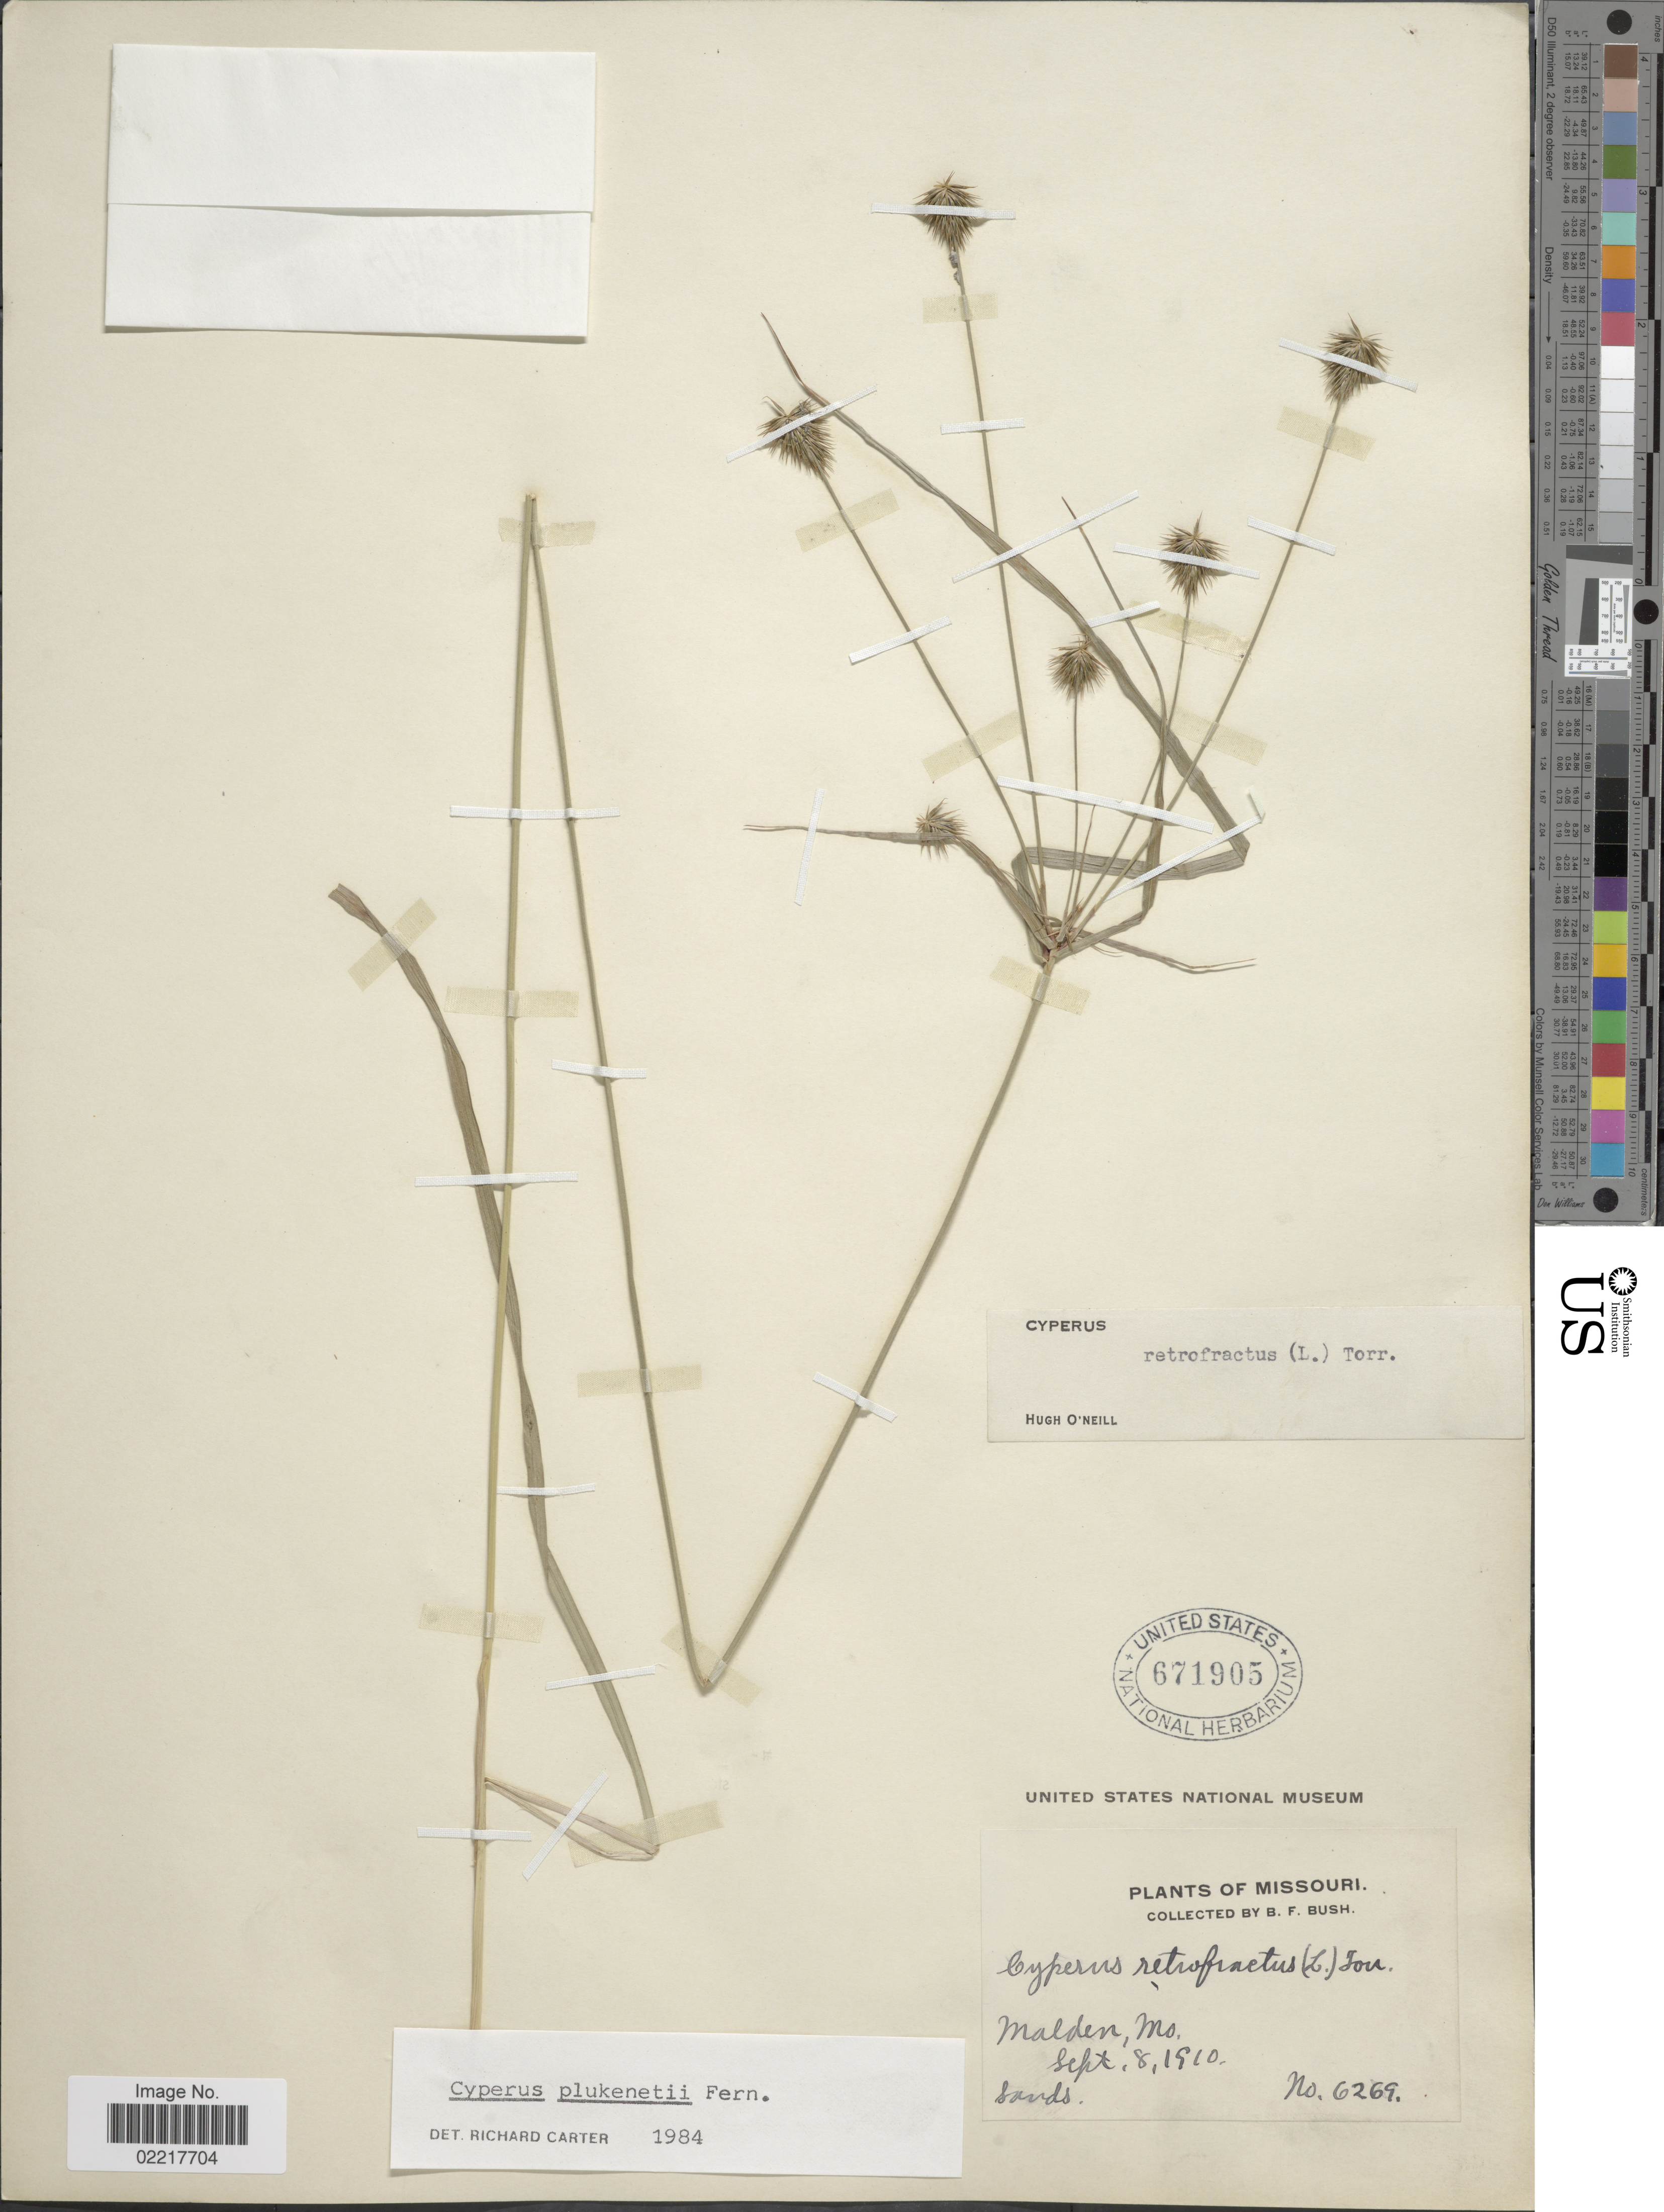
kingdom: Plantae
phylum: Tracheophyta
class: Liliopsida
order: Poales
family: Cyperaceae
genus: Cyperus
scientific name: Cyperus plukenetii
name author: Fernald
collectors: B. F. Bush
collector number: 6269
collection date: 1910-09-08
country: United States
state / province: Missouri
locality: Malden, Mo.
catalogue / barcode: US 671905